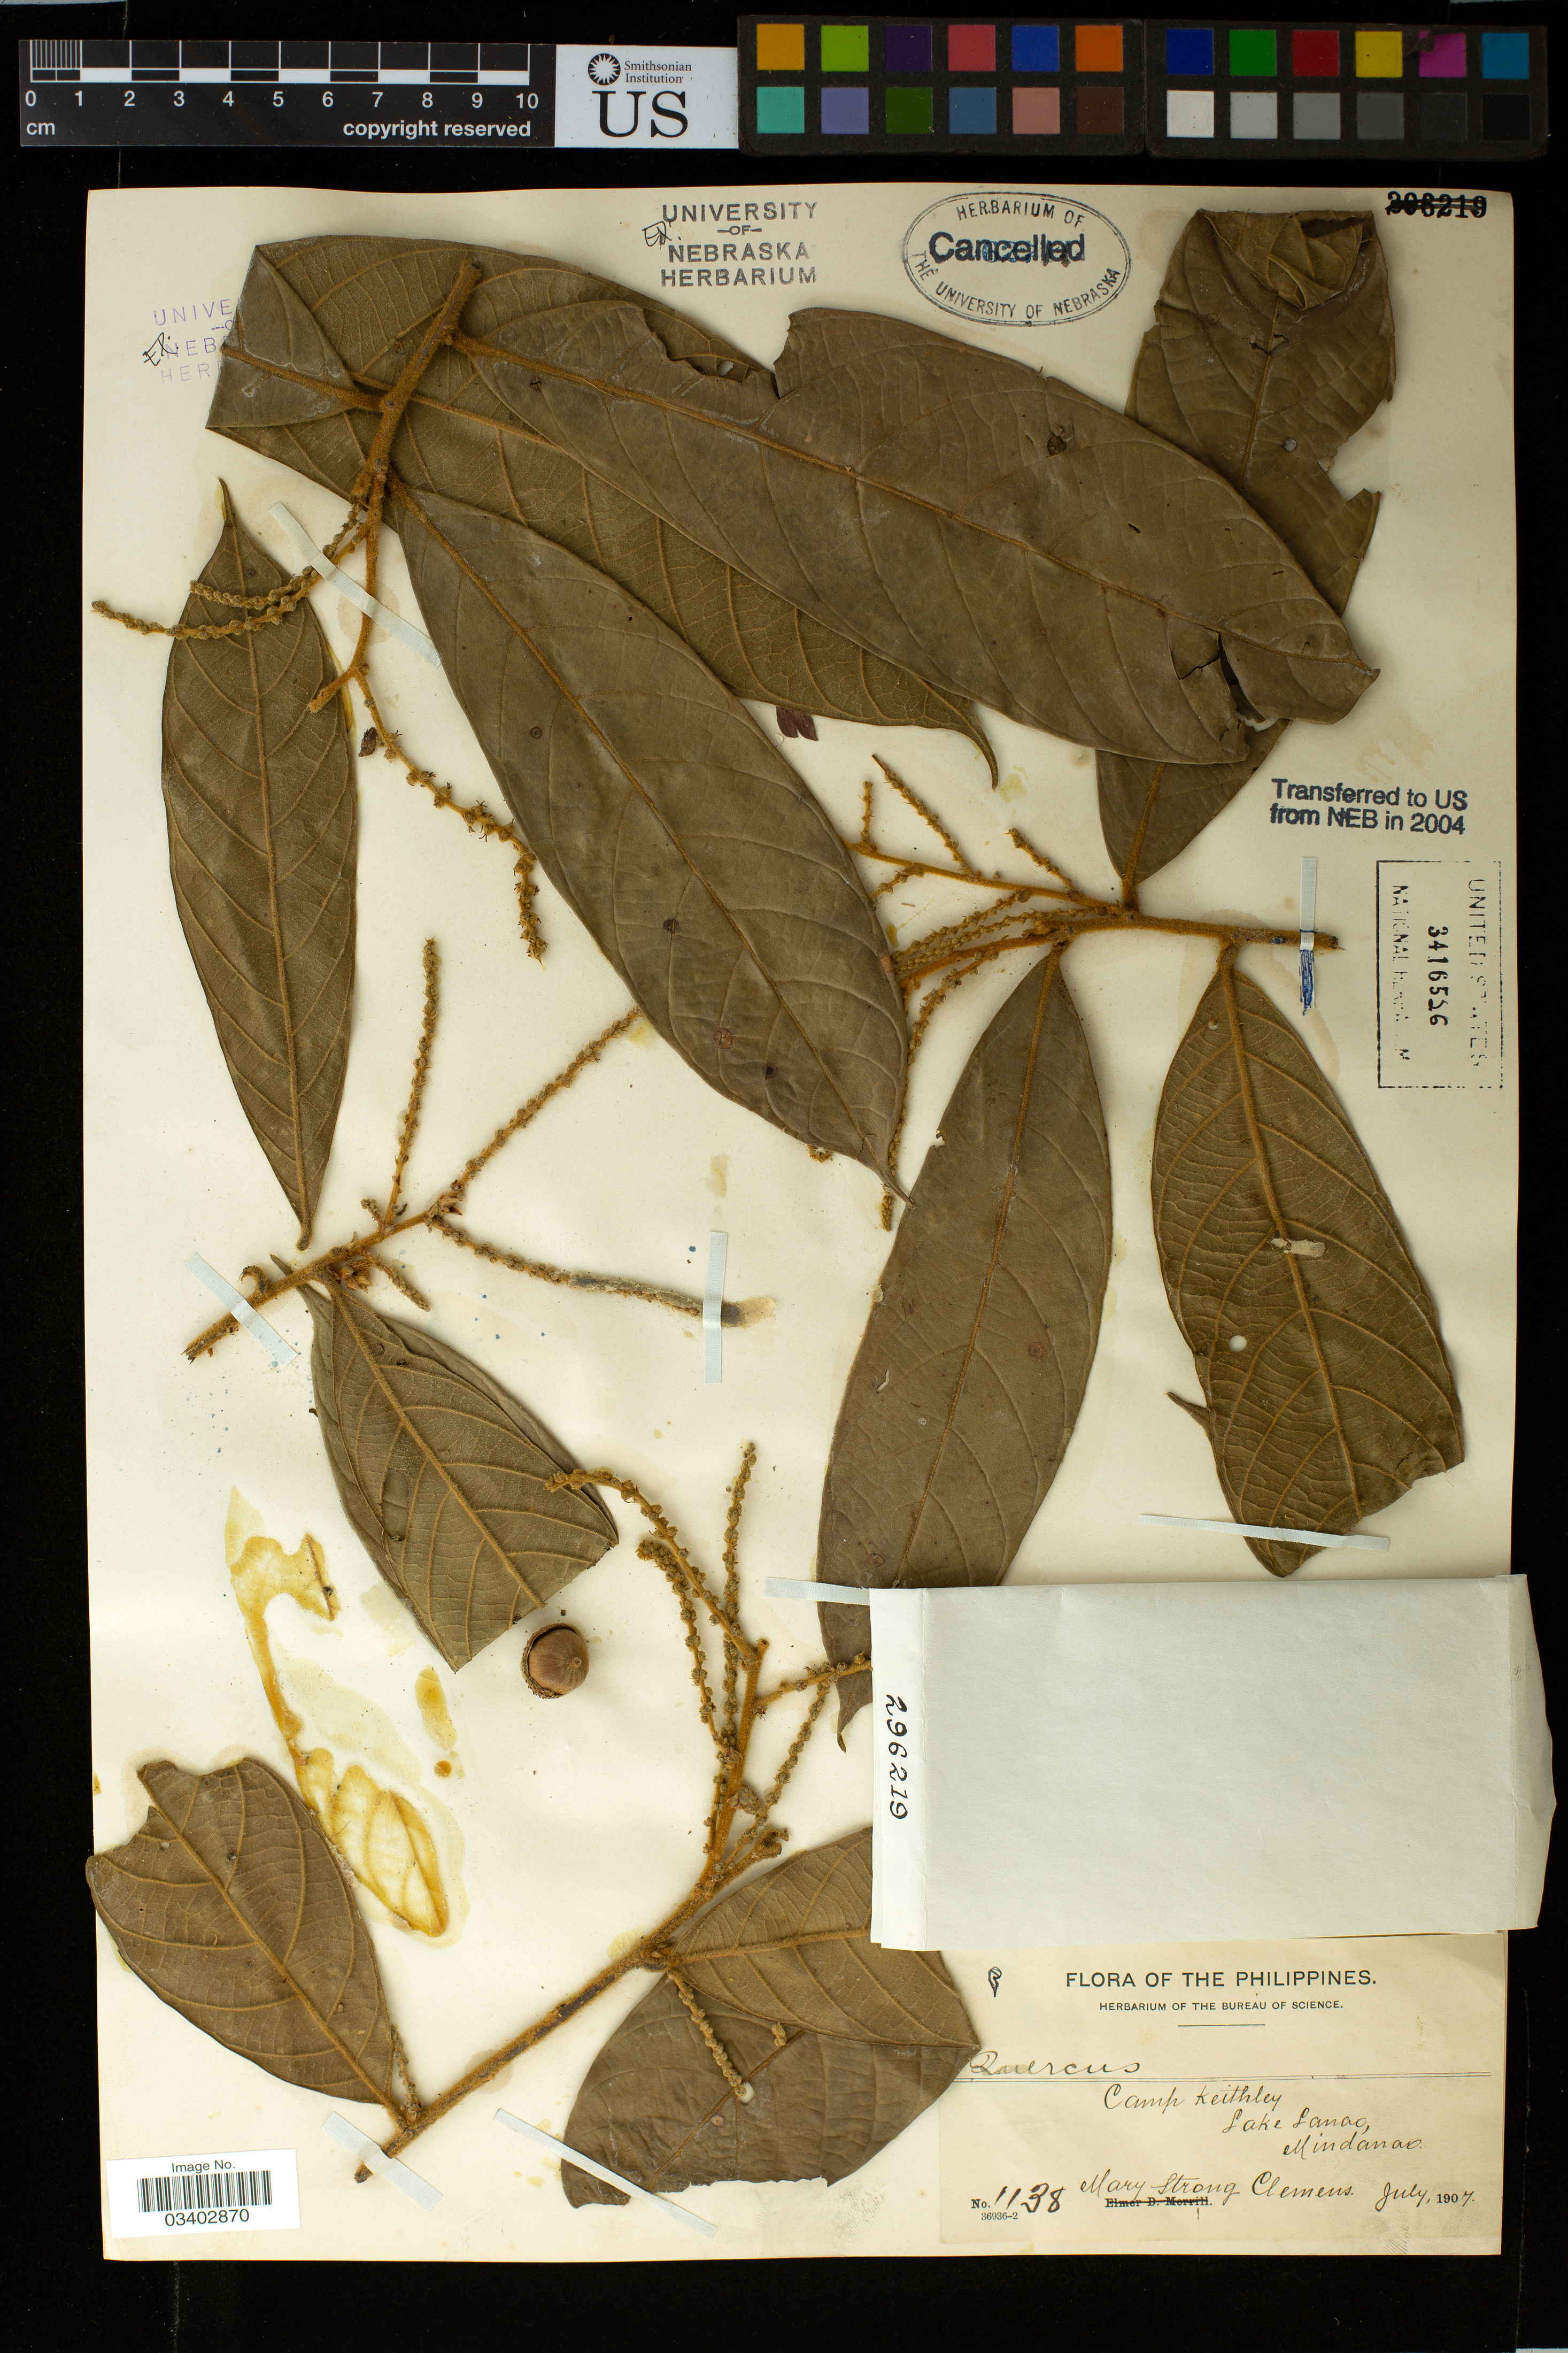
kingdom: Plantae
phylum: Tracheophyta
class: Magnoliopsida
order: Fagales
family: Fagaceae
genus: Lithocarpus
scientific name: Lithocarpus sp.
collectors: M. S. Clemens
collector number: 1138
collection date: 1907-07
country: Philippines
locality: Camp Keithley, Lake Lanao, Mindanao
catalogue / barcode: US 3416526